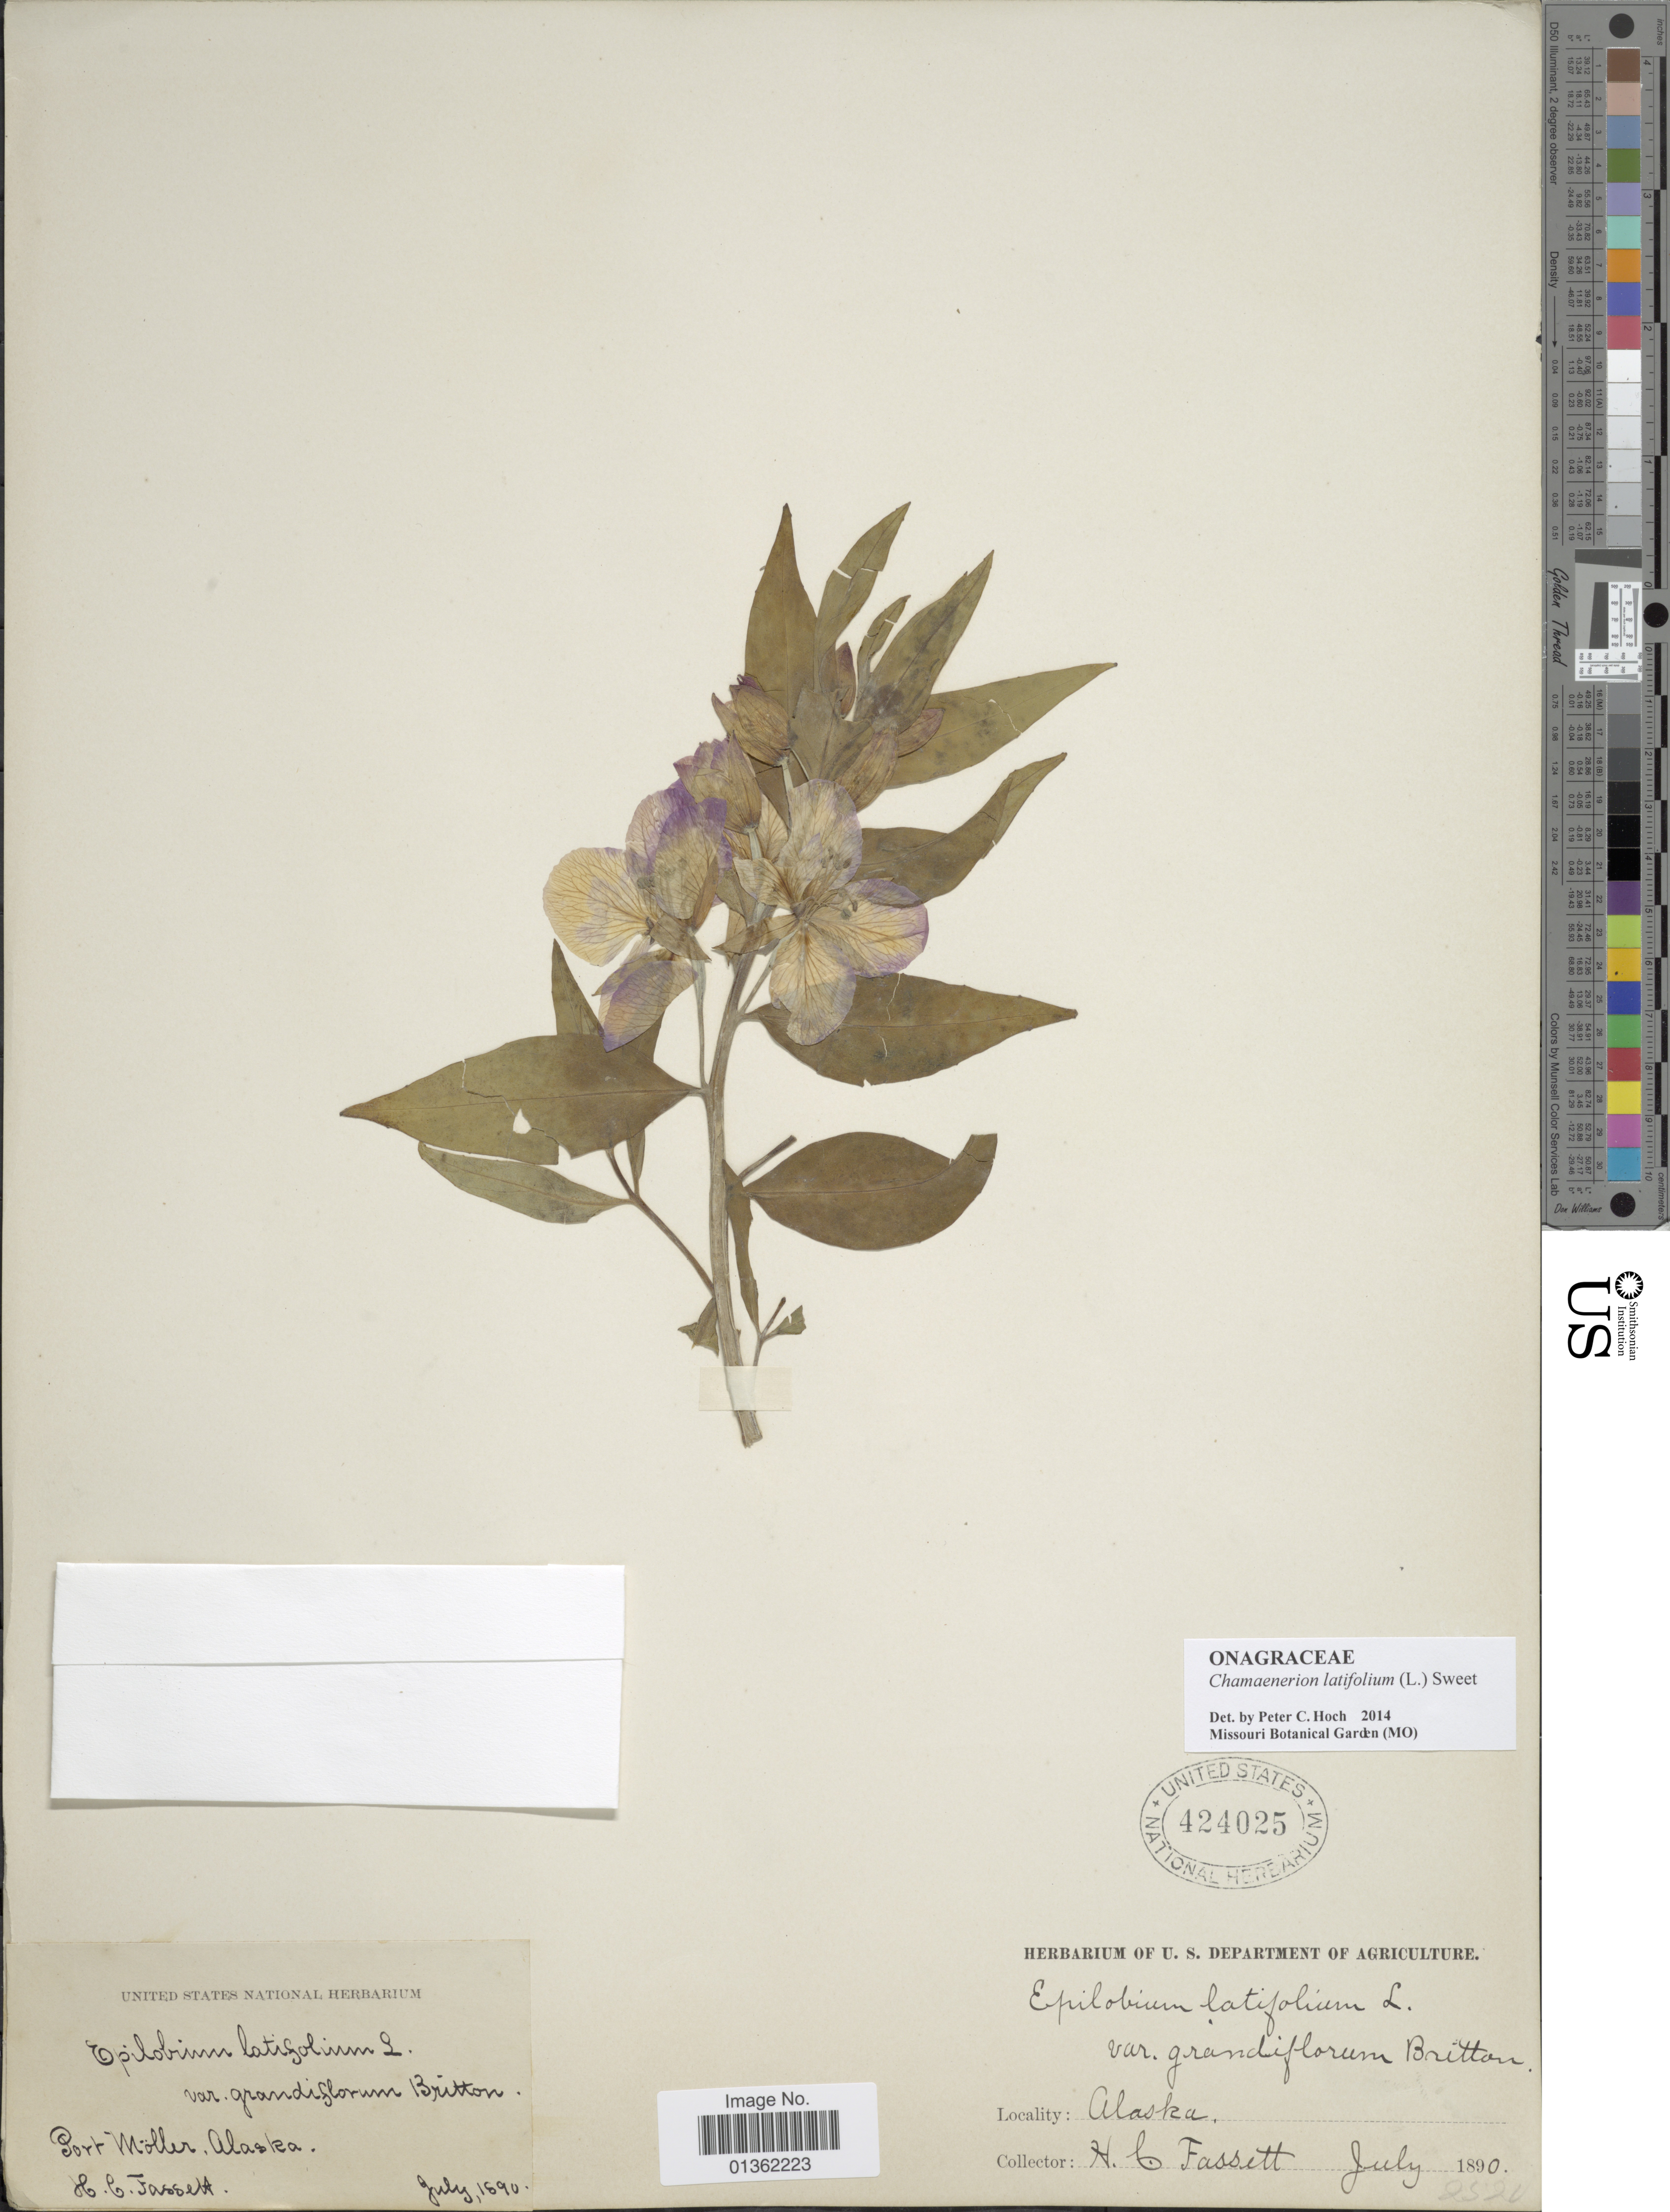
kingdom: Plantae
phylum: Tracheophyta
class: Magnoliopsida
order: Myrtales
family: Onagraceae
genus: Chamaenerion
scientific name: Chamaenerion latifolium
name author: (L.) Th. Fr. & Lange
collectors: H. C. Fassett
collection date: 1890-07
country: United States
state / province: Alaska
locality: Port Möller.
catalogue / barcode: US 424025